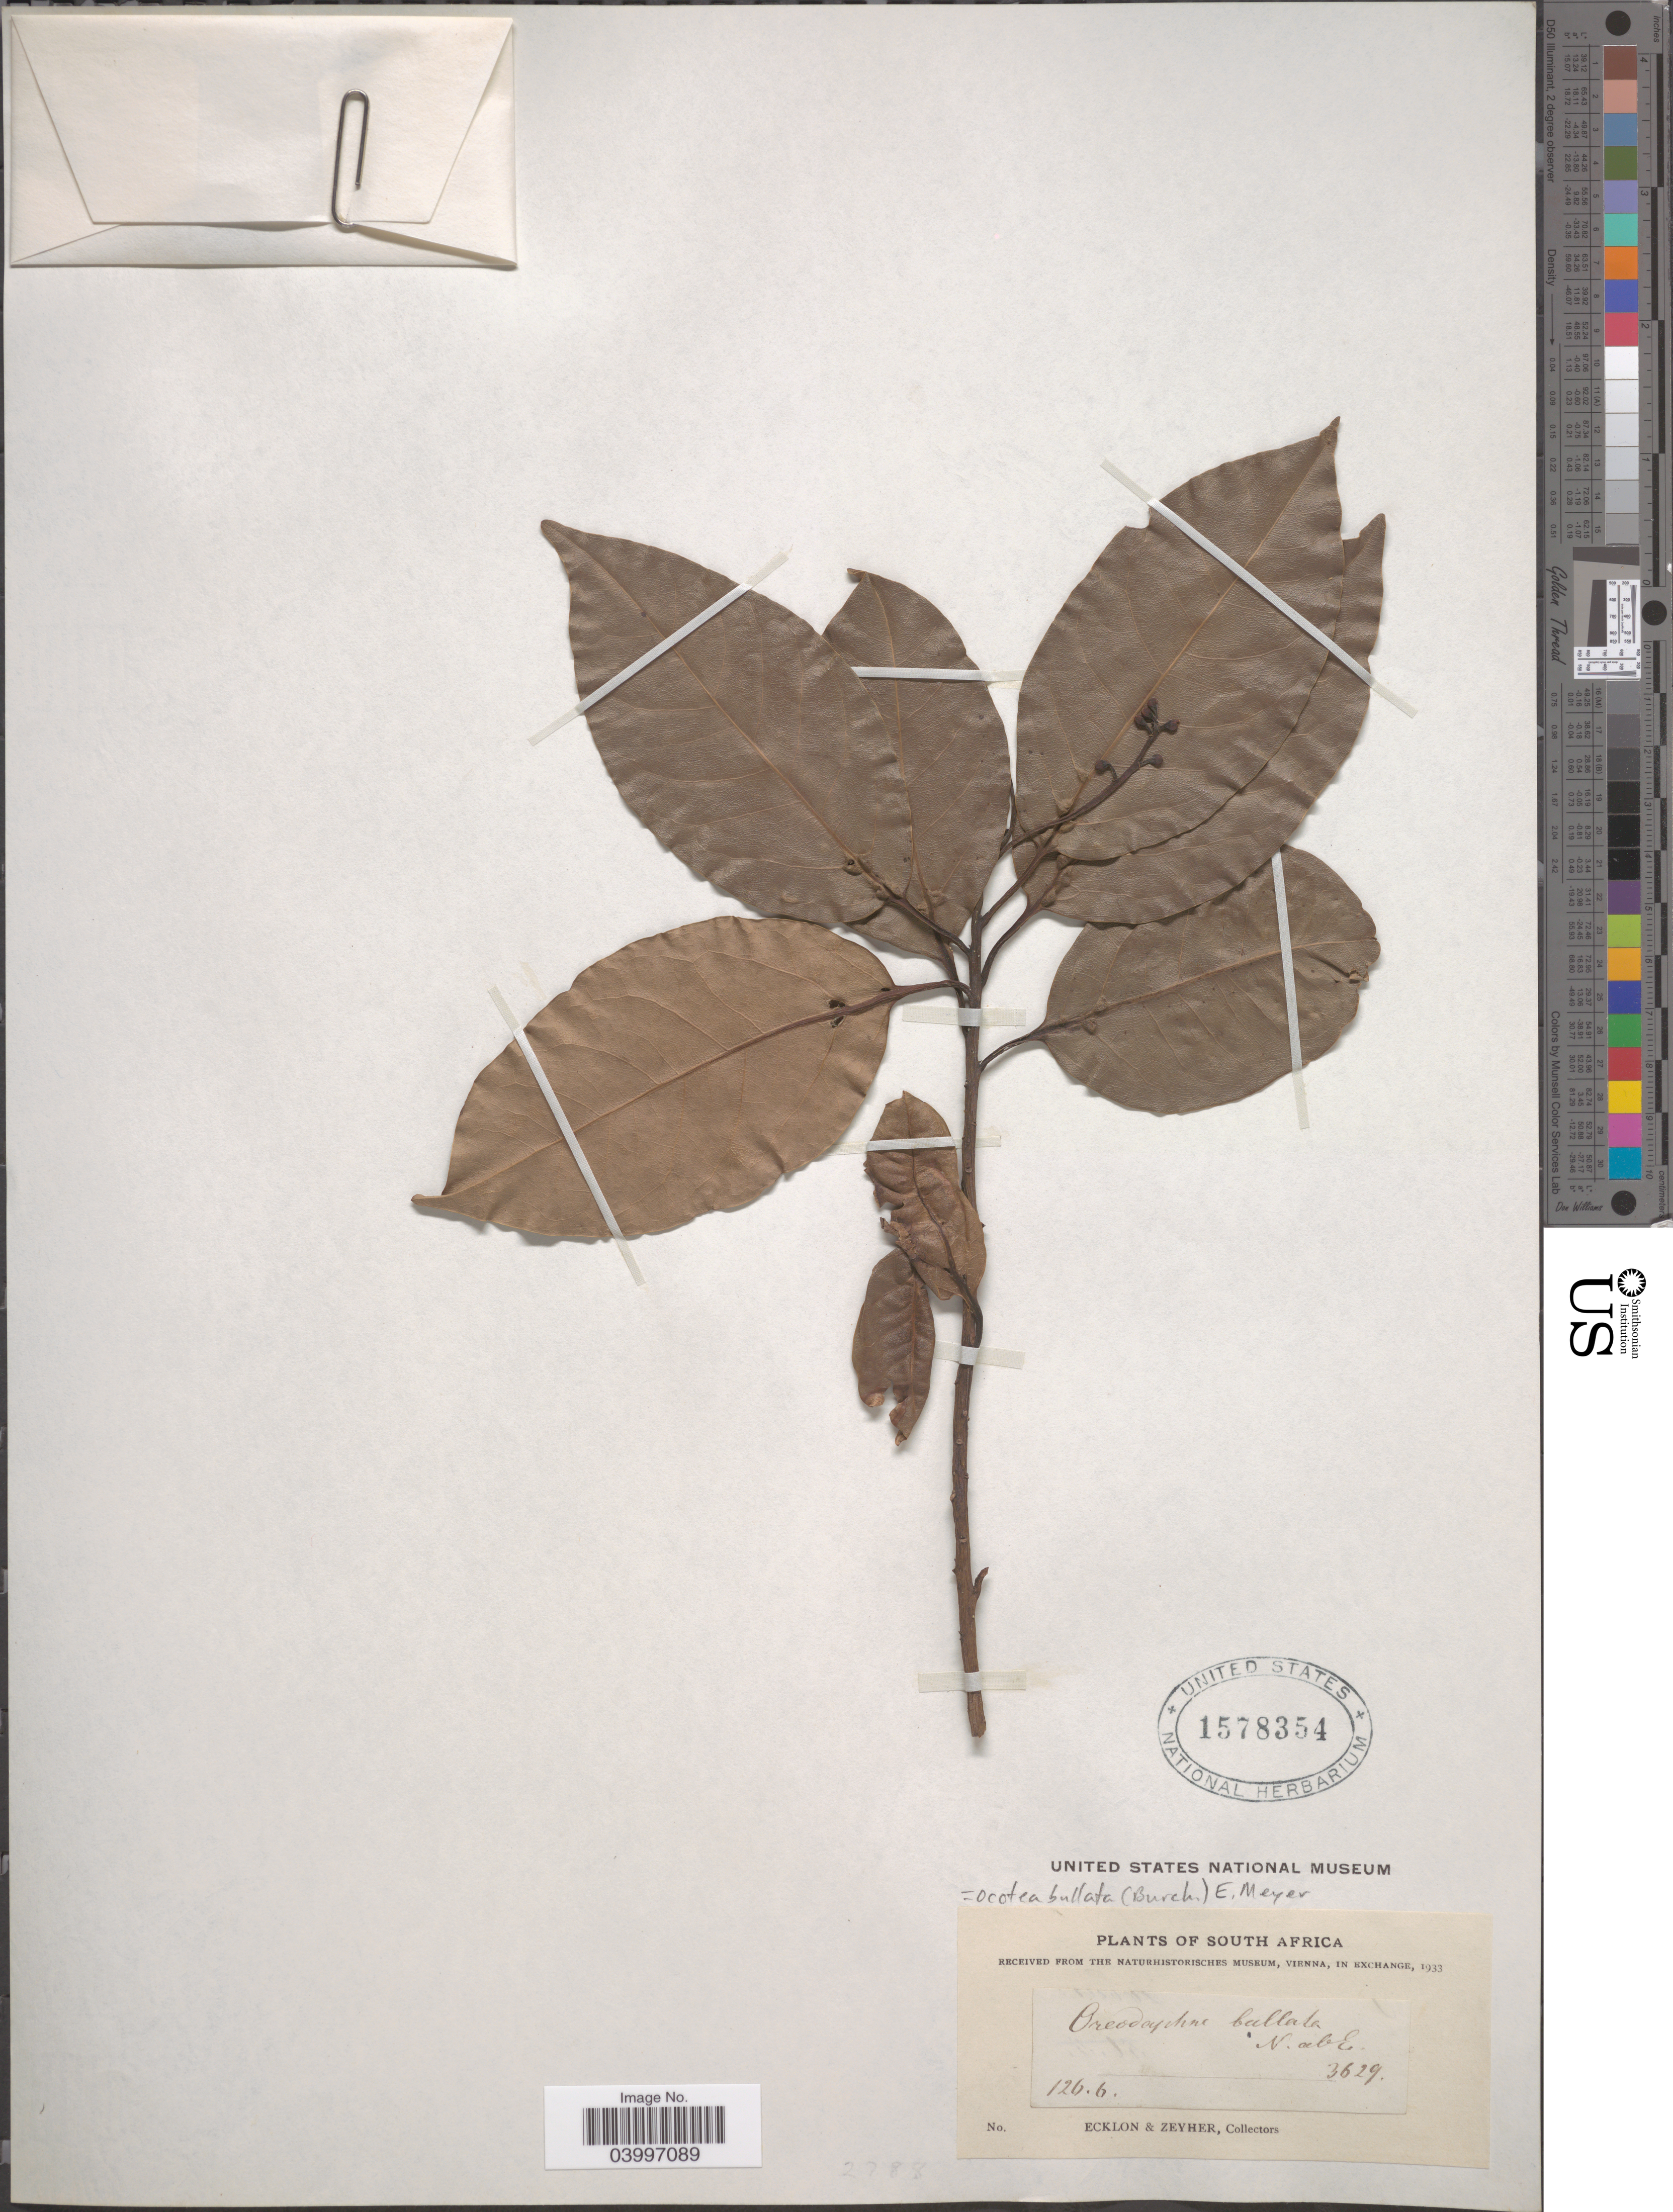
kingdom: Plantae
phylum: Tracheophyta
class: Magnoliopsida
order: Laurales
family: Lauraceae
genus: Ocotea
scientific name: Ocotea bullata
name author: (Burch.) E. Mey. & Drège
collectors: -. Ecklon & -. Zeyher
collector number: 1266*?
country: South Africa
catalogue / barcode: US 1578354